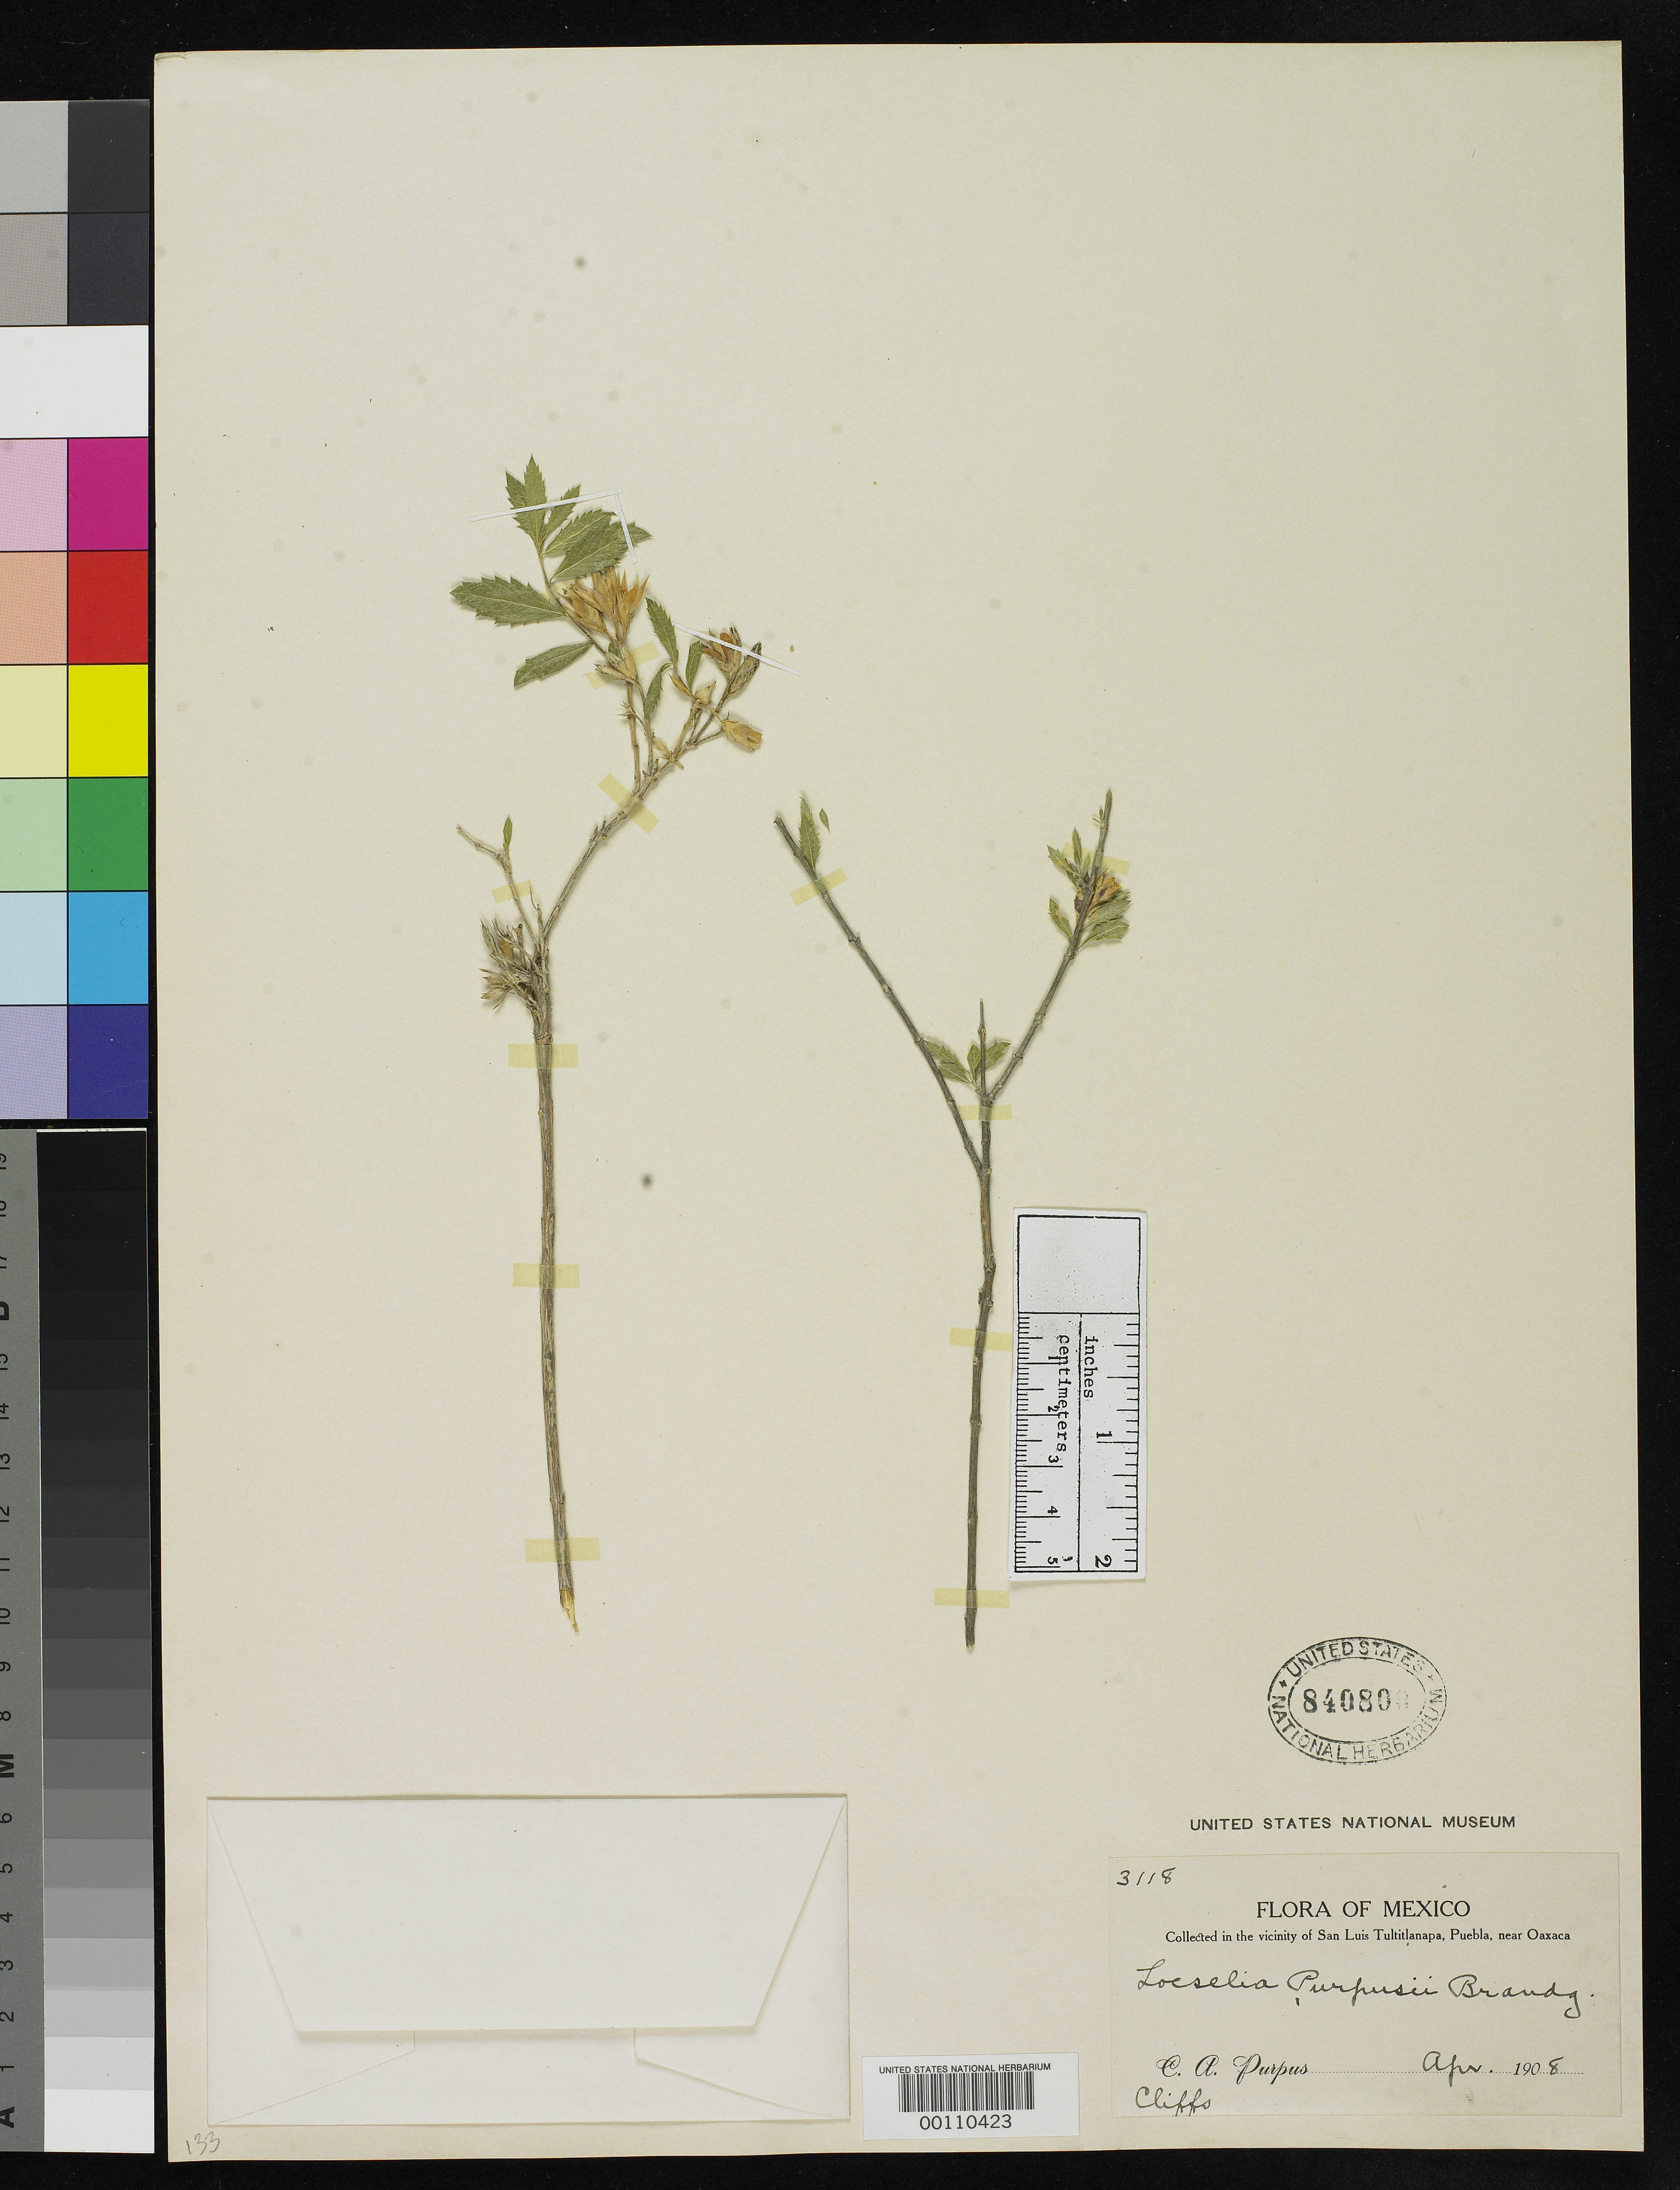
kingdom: Plantae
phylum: Tracheophyta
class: Magnoliopsida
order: Ericales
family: Polemoniaceae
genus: Loeselia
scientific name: Loeselia purpusii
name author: Brandegee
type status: Isotype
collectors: C. A. Purpus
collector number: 3118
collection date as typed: Apr 1908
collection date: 1908-04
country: Mexico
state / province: Puebla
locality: San Luis Tultitlanapa.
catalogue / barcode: US 840800